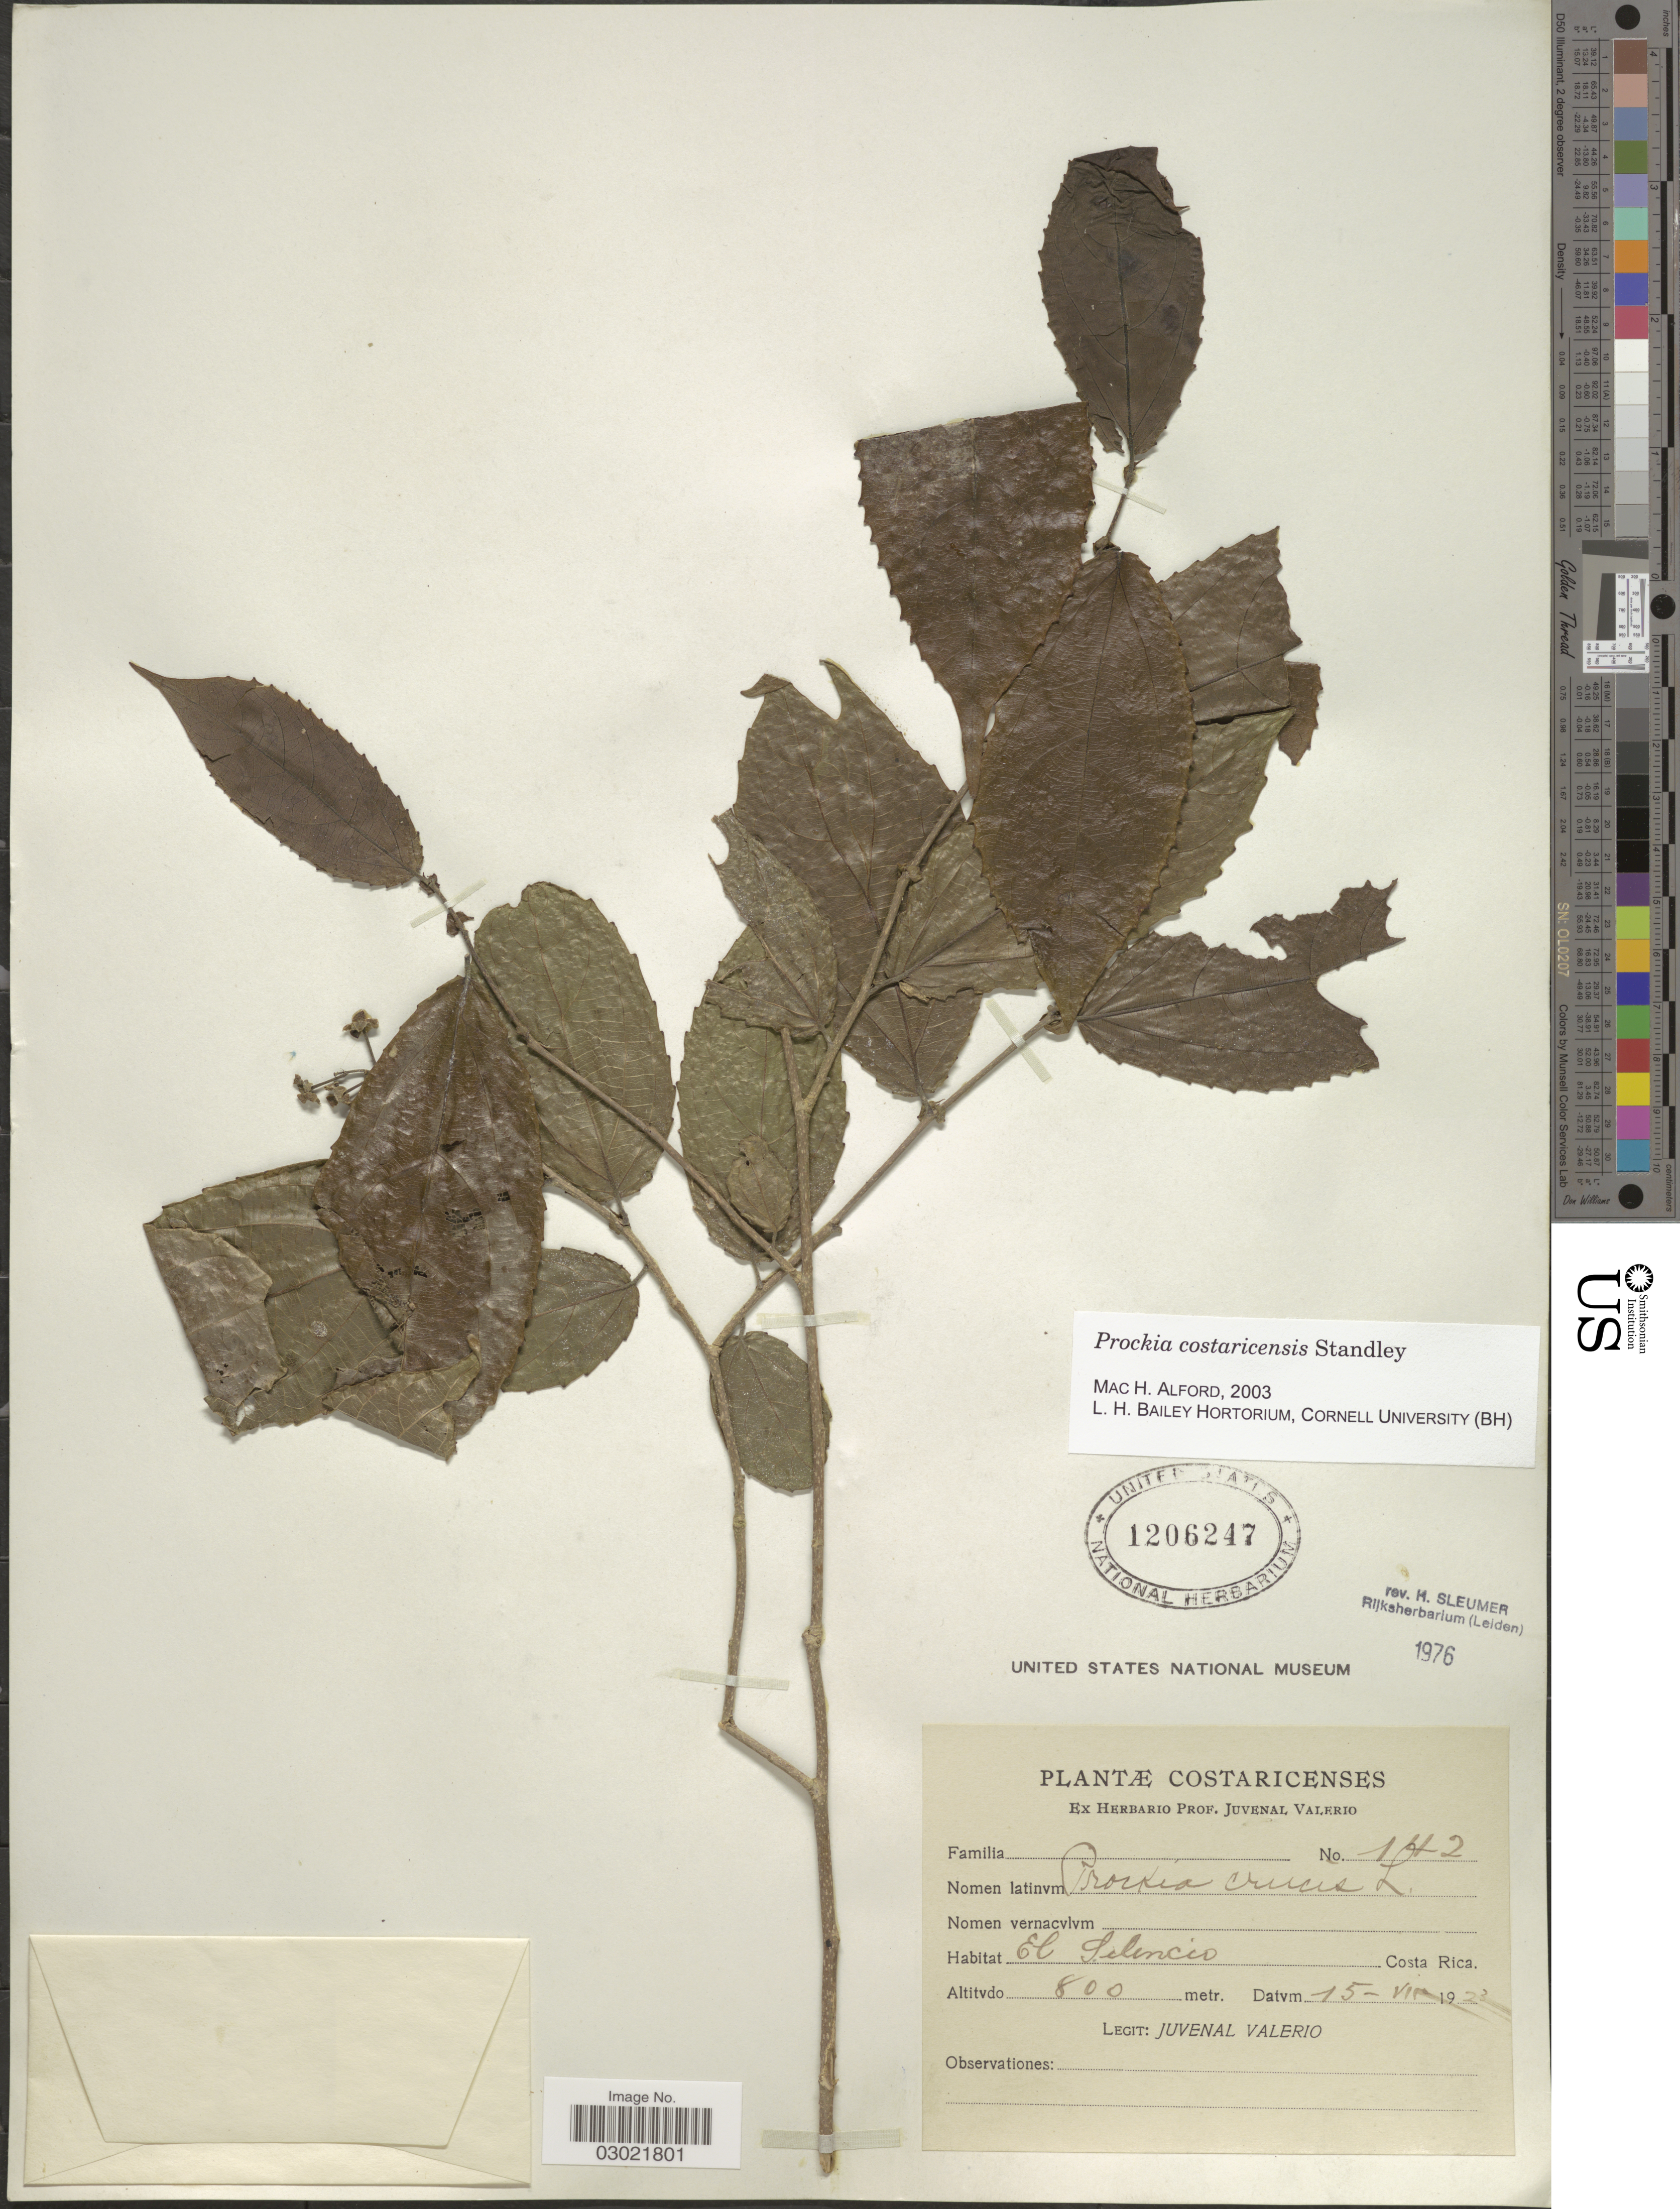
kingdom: Plantae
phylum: Tracheophyta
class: Magnoliopsida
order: Malpighiales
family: Salicaceae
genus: Prockia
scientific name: Prockia costaricensis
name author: Standl.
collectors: J. Valerio R.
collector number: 142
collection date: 1923-07-15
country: Costa Rica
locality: El Selencio.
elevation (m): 800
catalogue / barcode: US 1206247